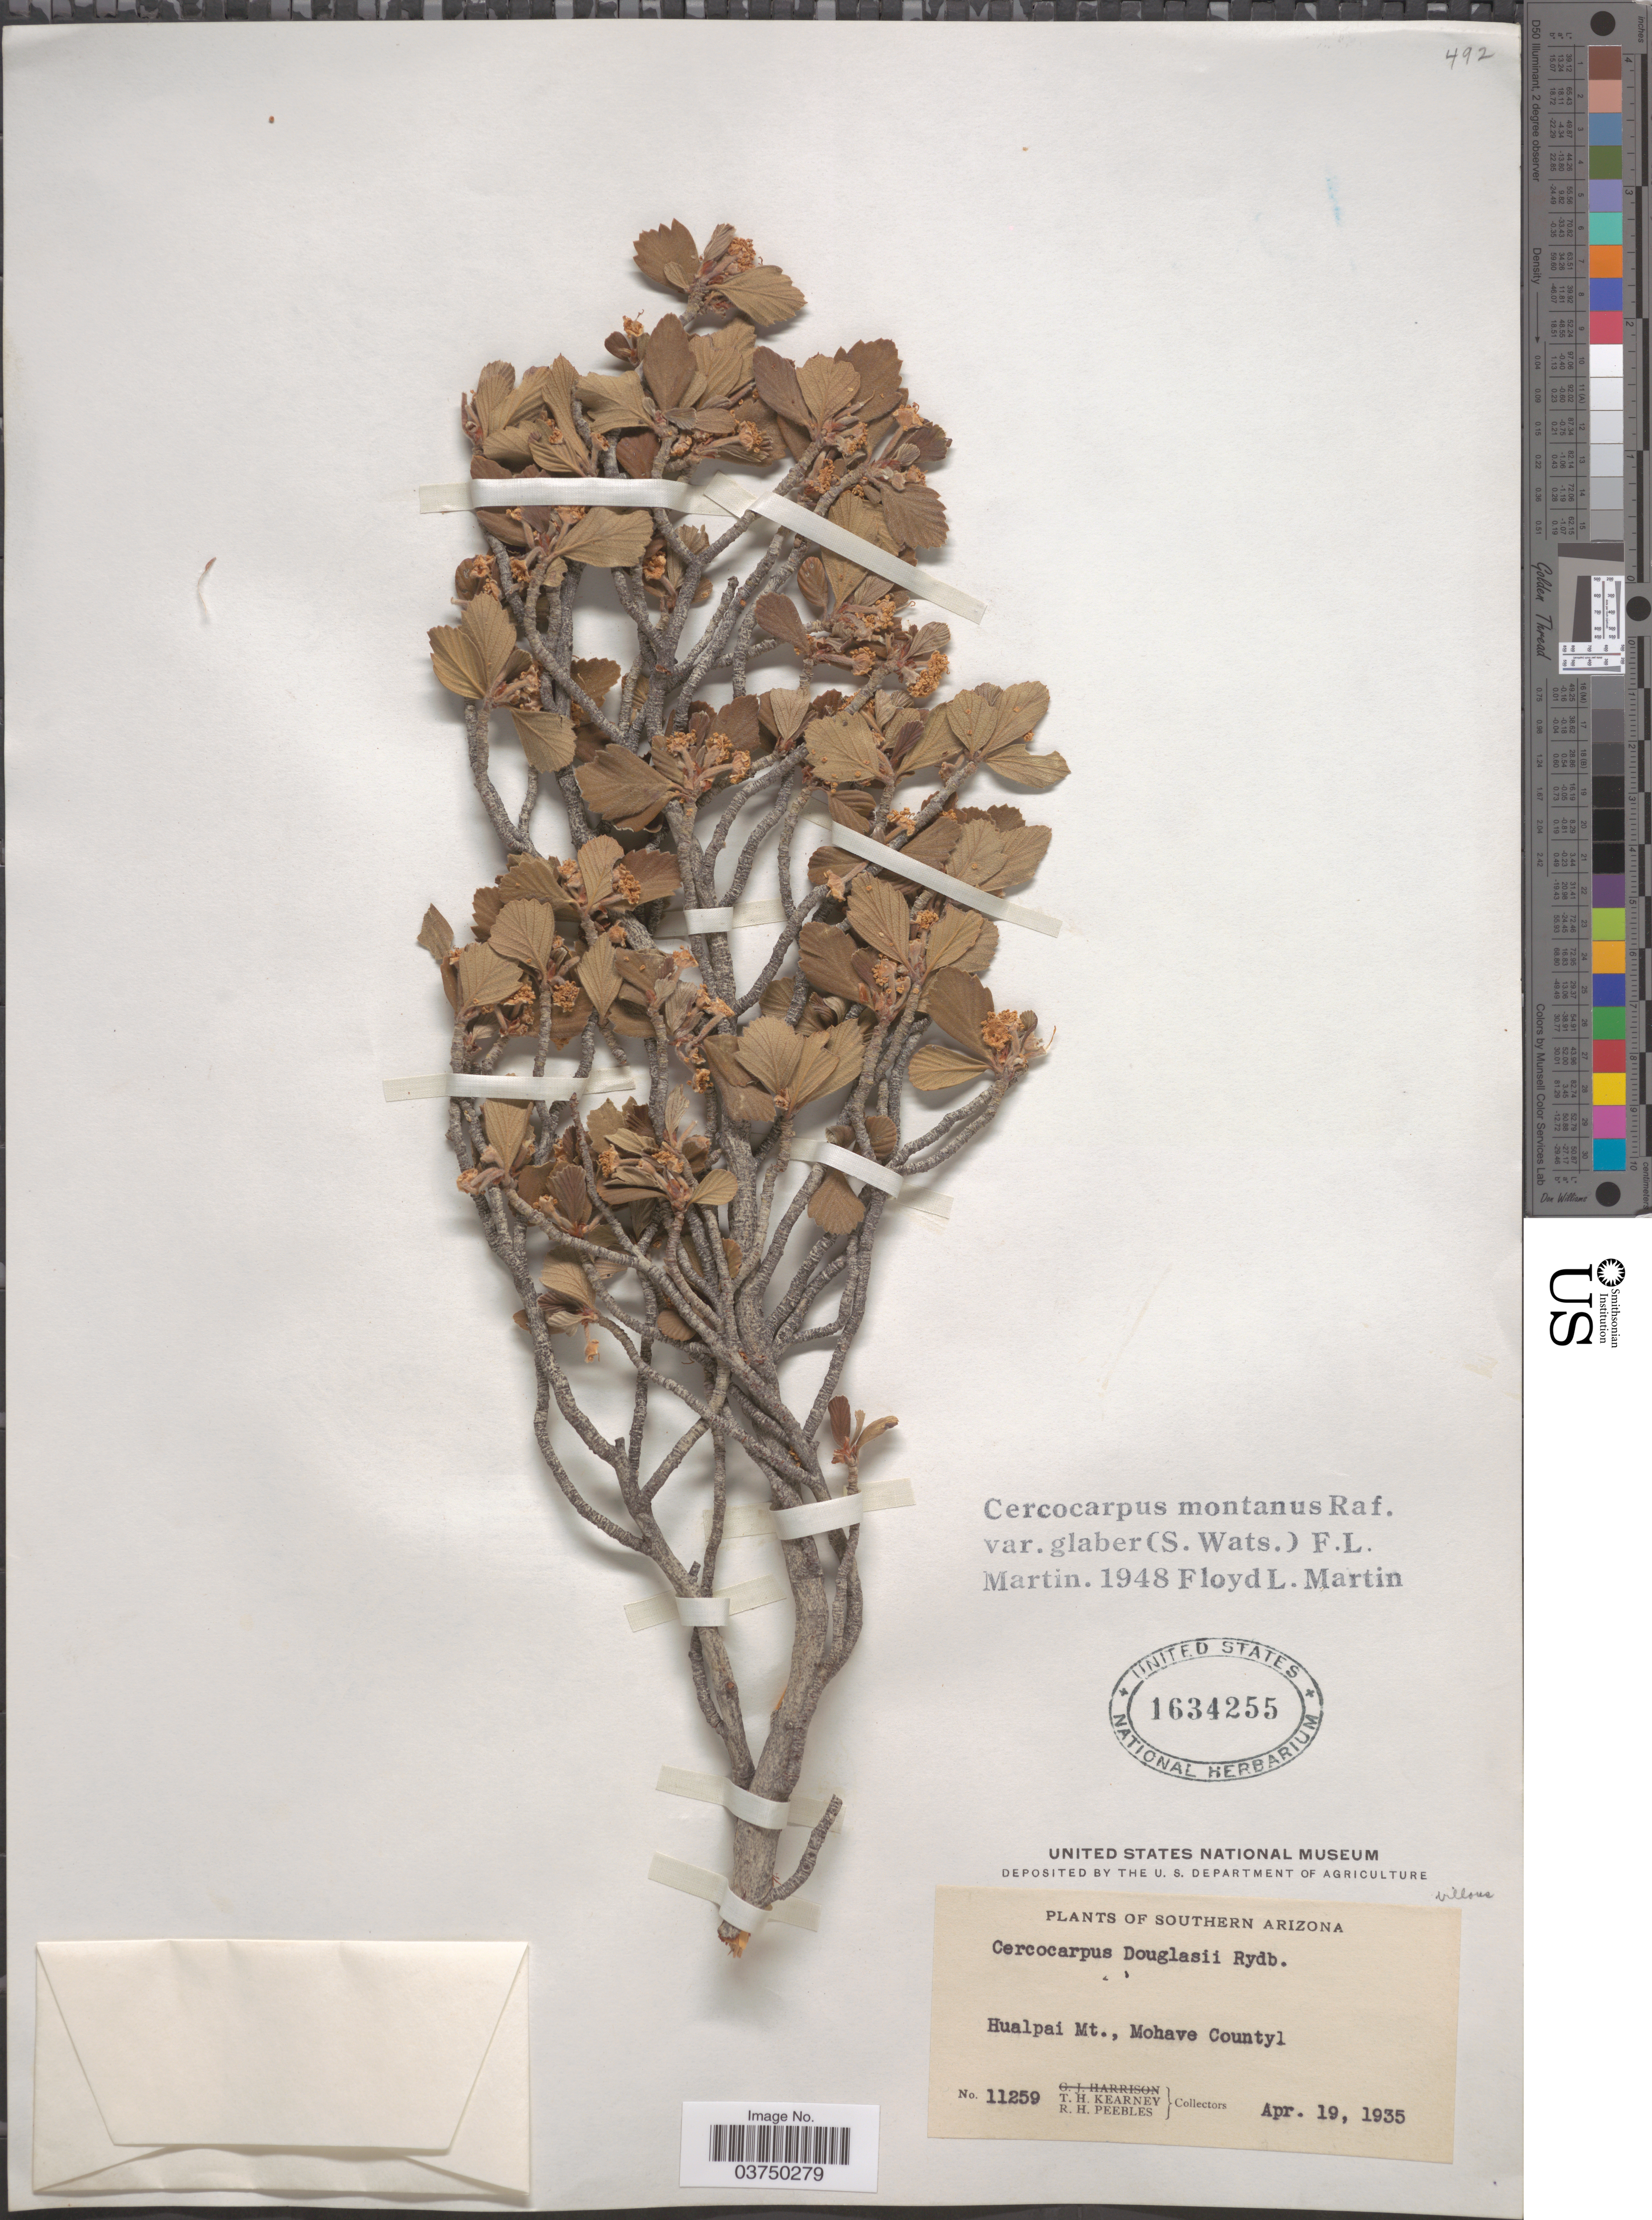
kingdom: Plantae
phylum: Tracheophyta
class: Magnoliopsida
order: Rosales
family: Rosaceae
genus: Cercocarpus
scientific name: Cercocarpus montanus var. glaber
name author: (S. Watson) F.L. Martin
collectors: T. H. Kearney & R. H. Peebles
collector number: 11259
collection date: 1935-04-19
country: United States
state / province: Arizona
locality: Southern Arizona. Hualpai Mt., Mohave Countyl.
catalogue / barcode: US 1634255